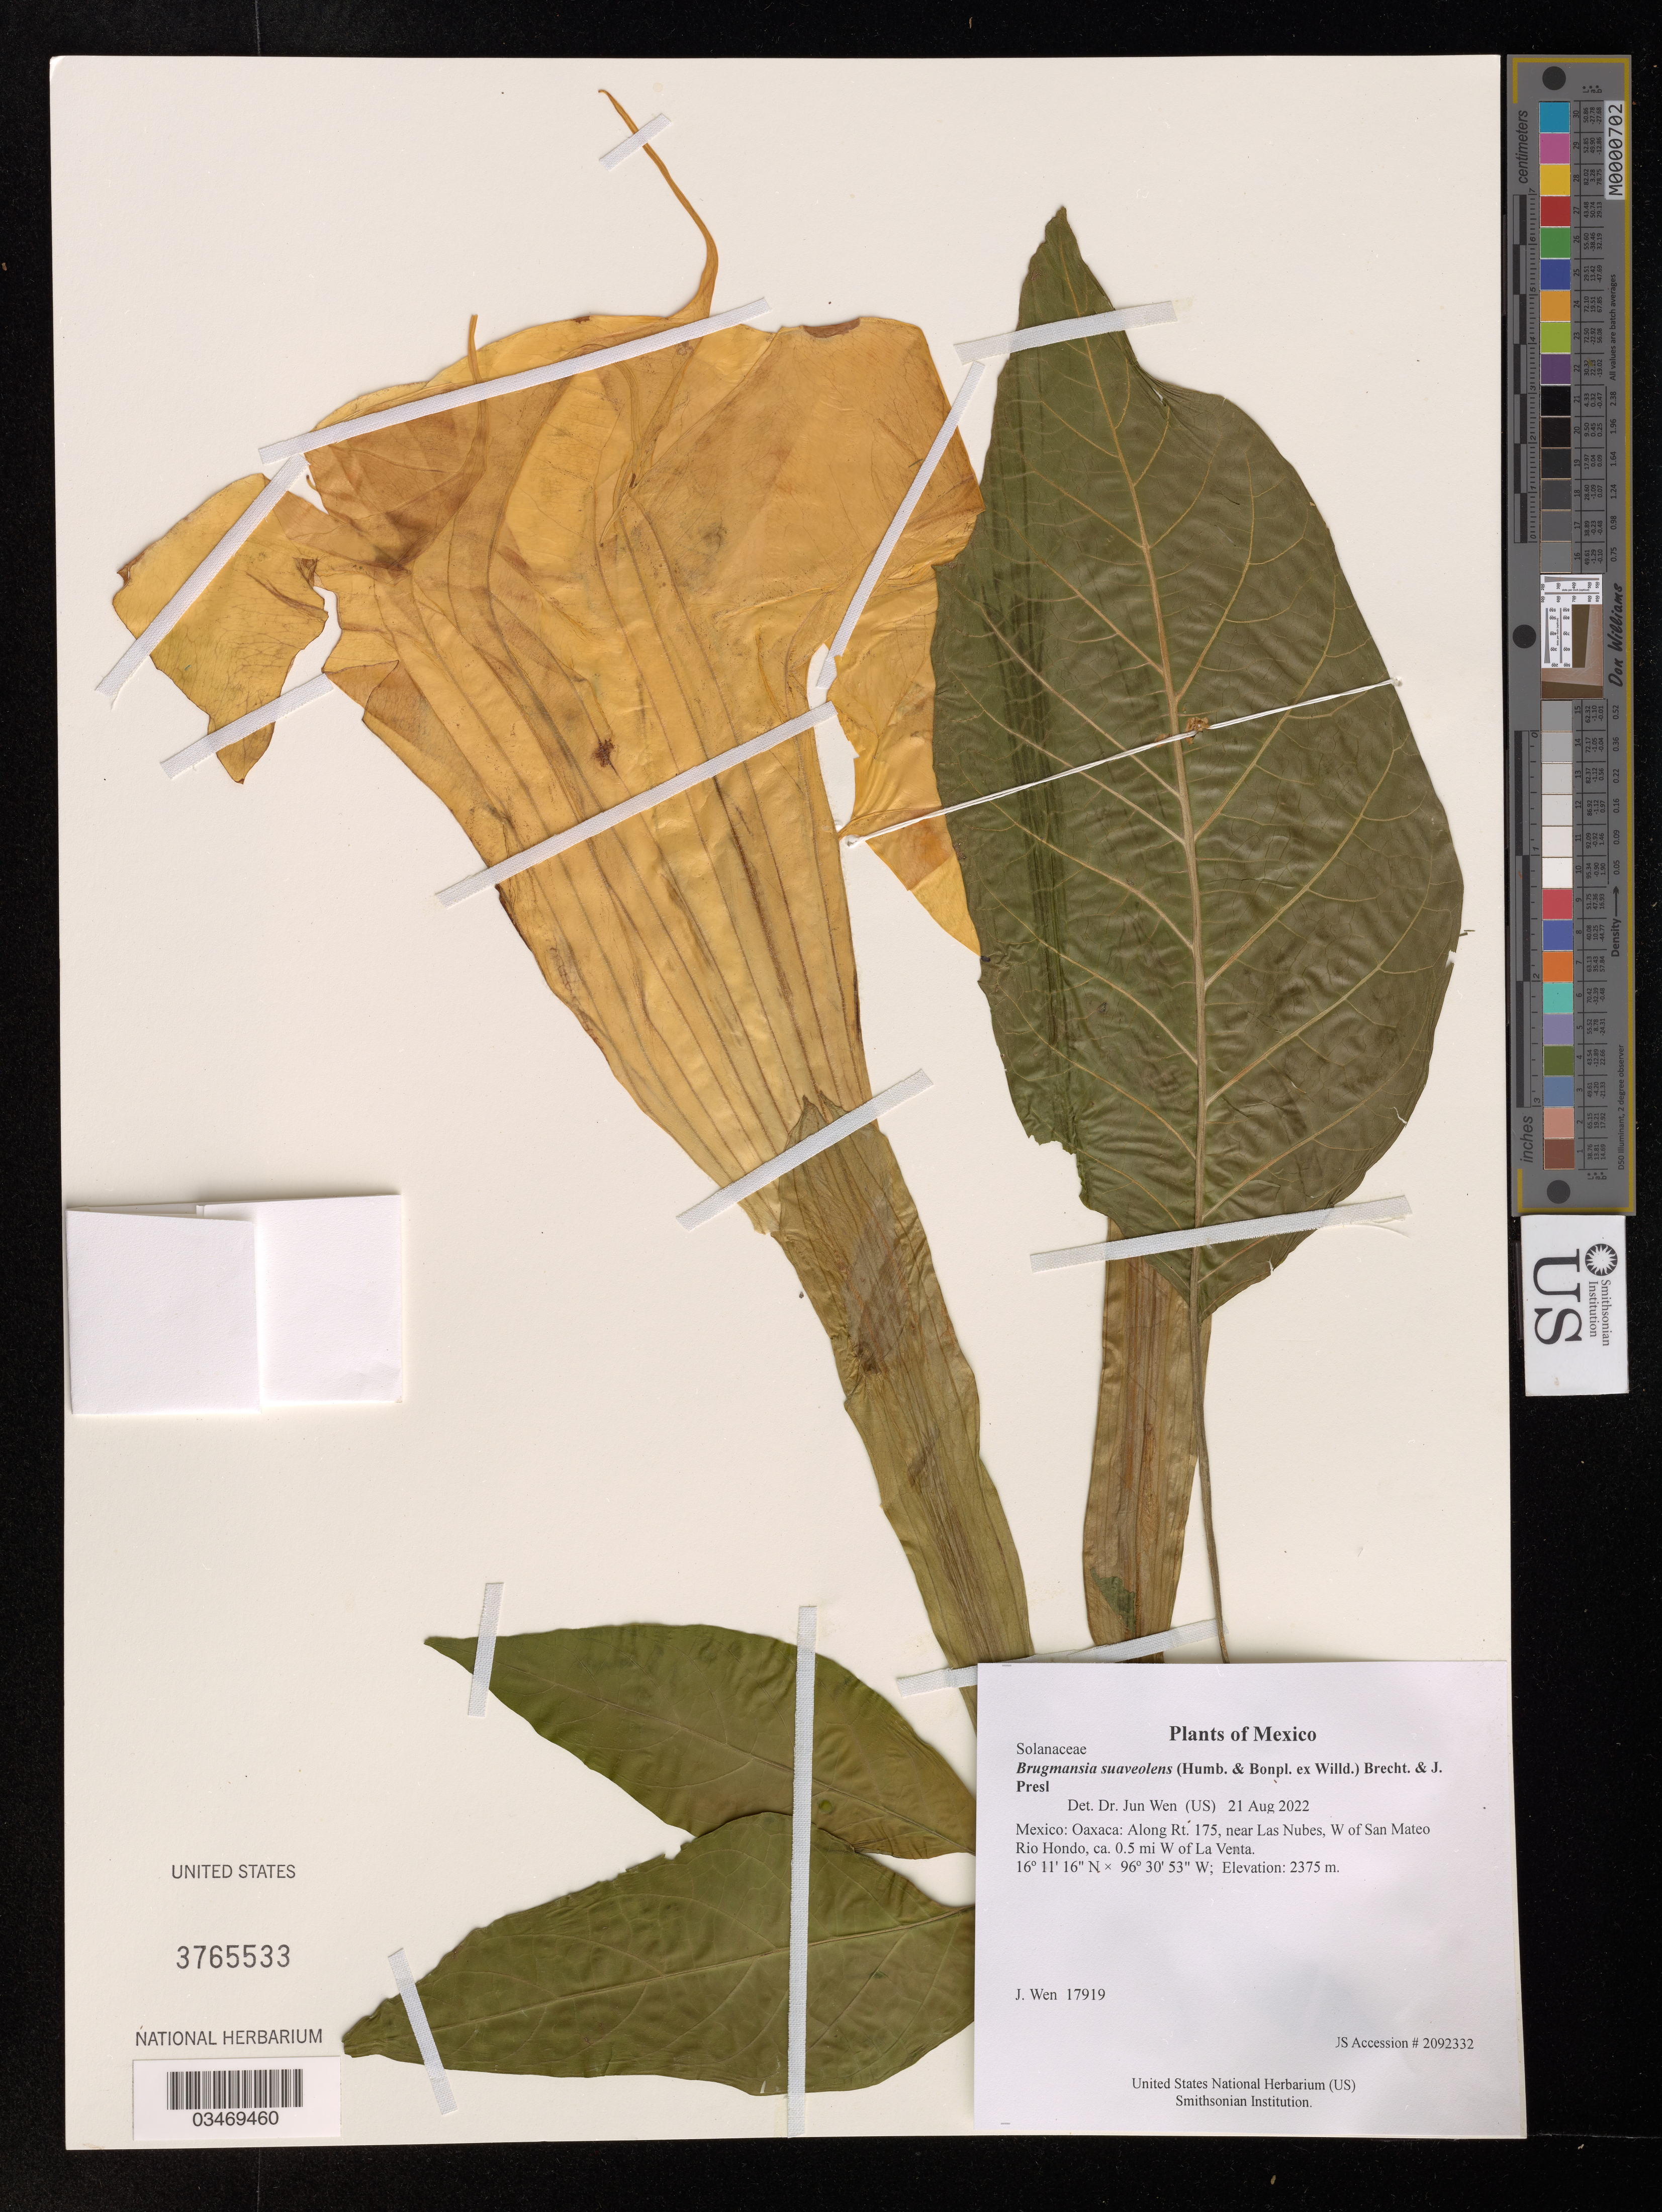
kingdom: Plantae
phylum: Tracheophyta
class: Magnoliopsida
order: Solanales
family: Solanaceae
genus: Brugmansia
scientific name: Brugmansia suaveolens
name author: (Humb. & Bonpl. ex Willd.) Brecht. & J. Presl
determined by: Wen, Jun, (BOT), Smithsonian Institution - National Museum of Natural History (UNITED STATES)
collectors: J. Wen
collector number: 17919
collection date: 2022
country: Mexico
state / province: Oaxaca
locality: Along Rt. 175, near Las Nubes, W of San Mateo Rio Hondo, ca. 0.5 mi W of La Venta.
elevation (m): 2375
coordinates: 16 11 16 N, 96 30 53 W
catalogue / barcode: US 3765533